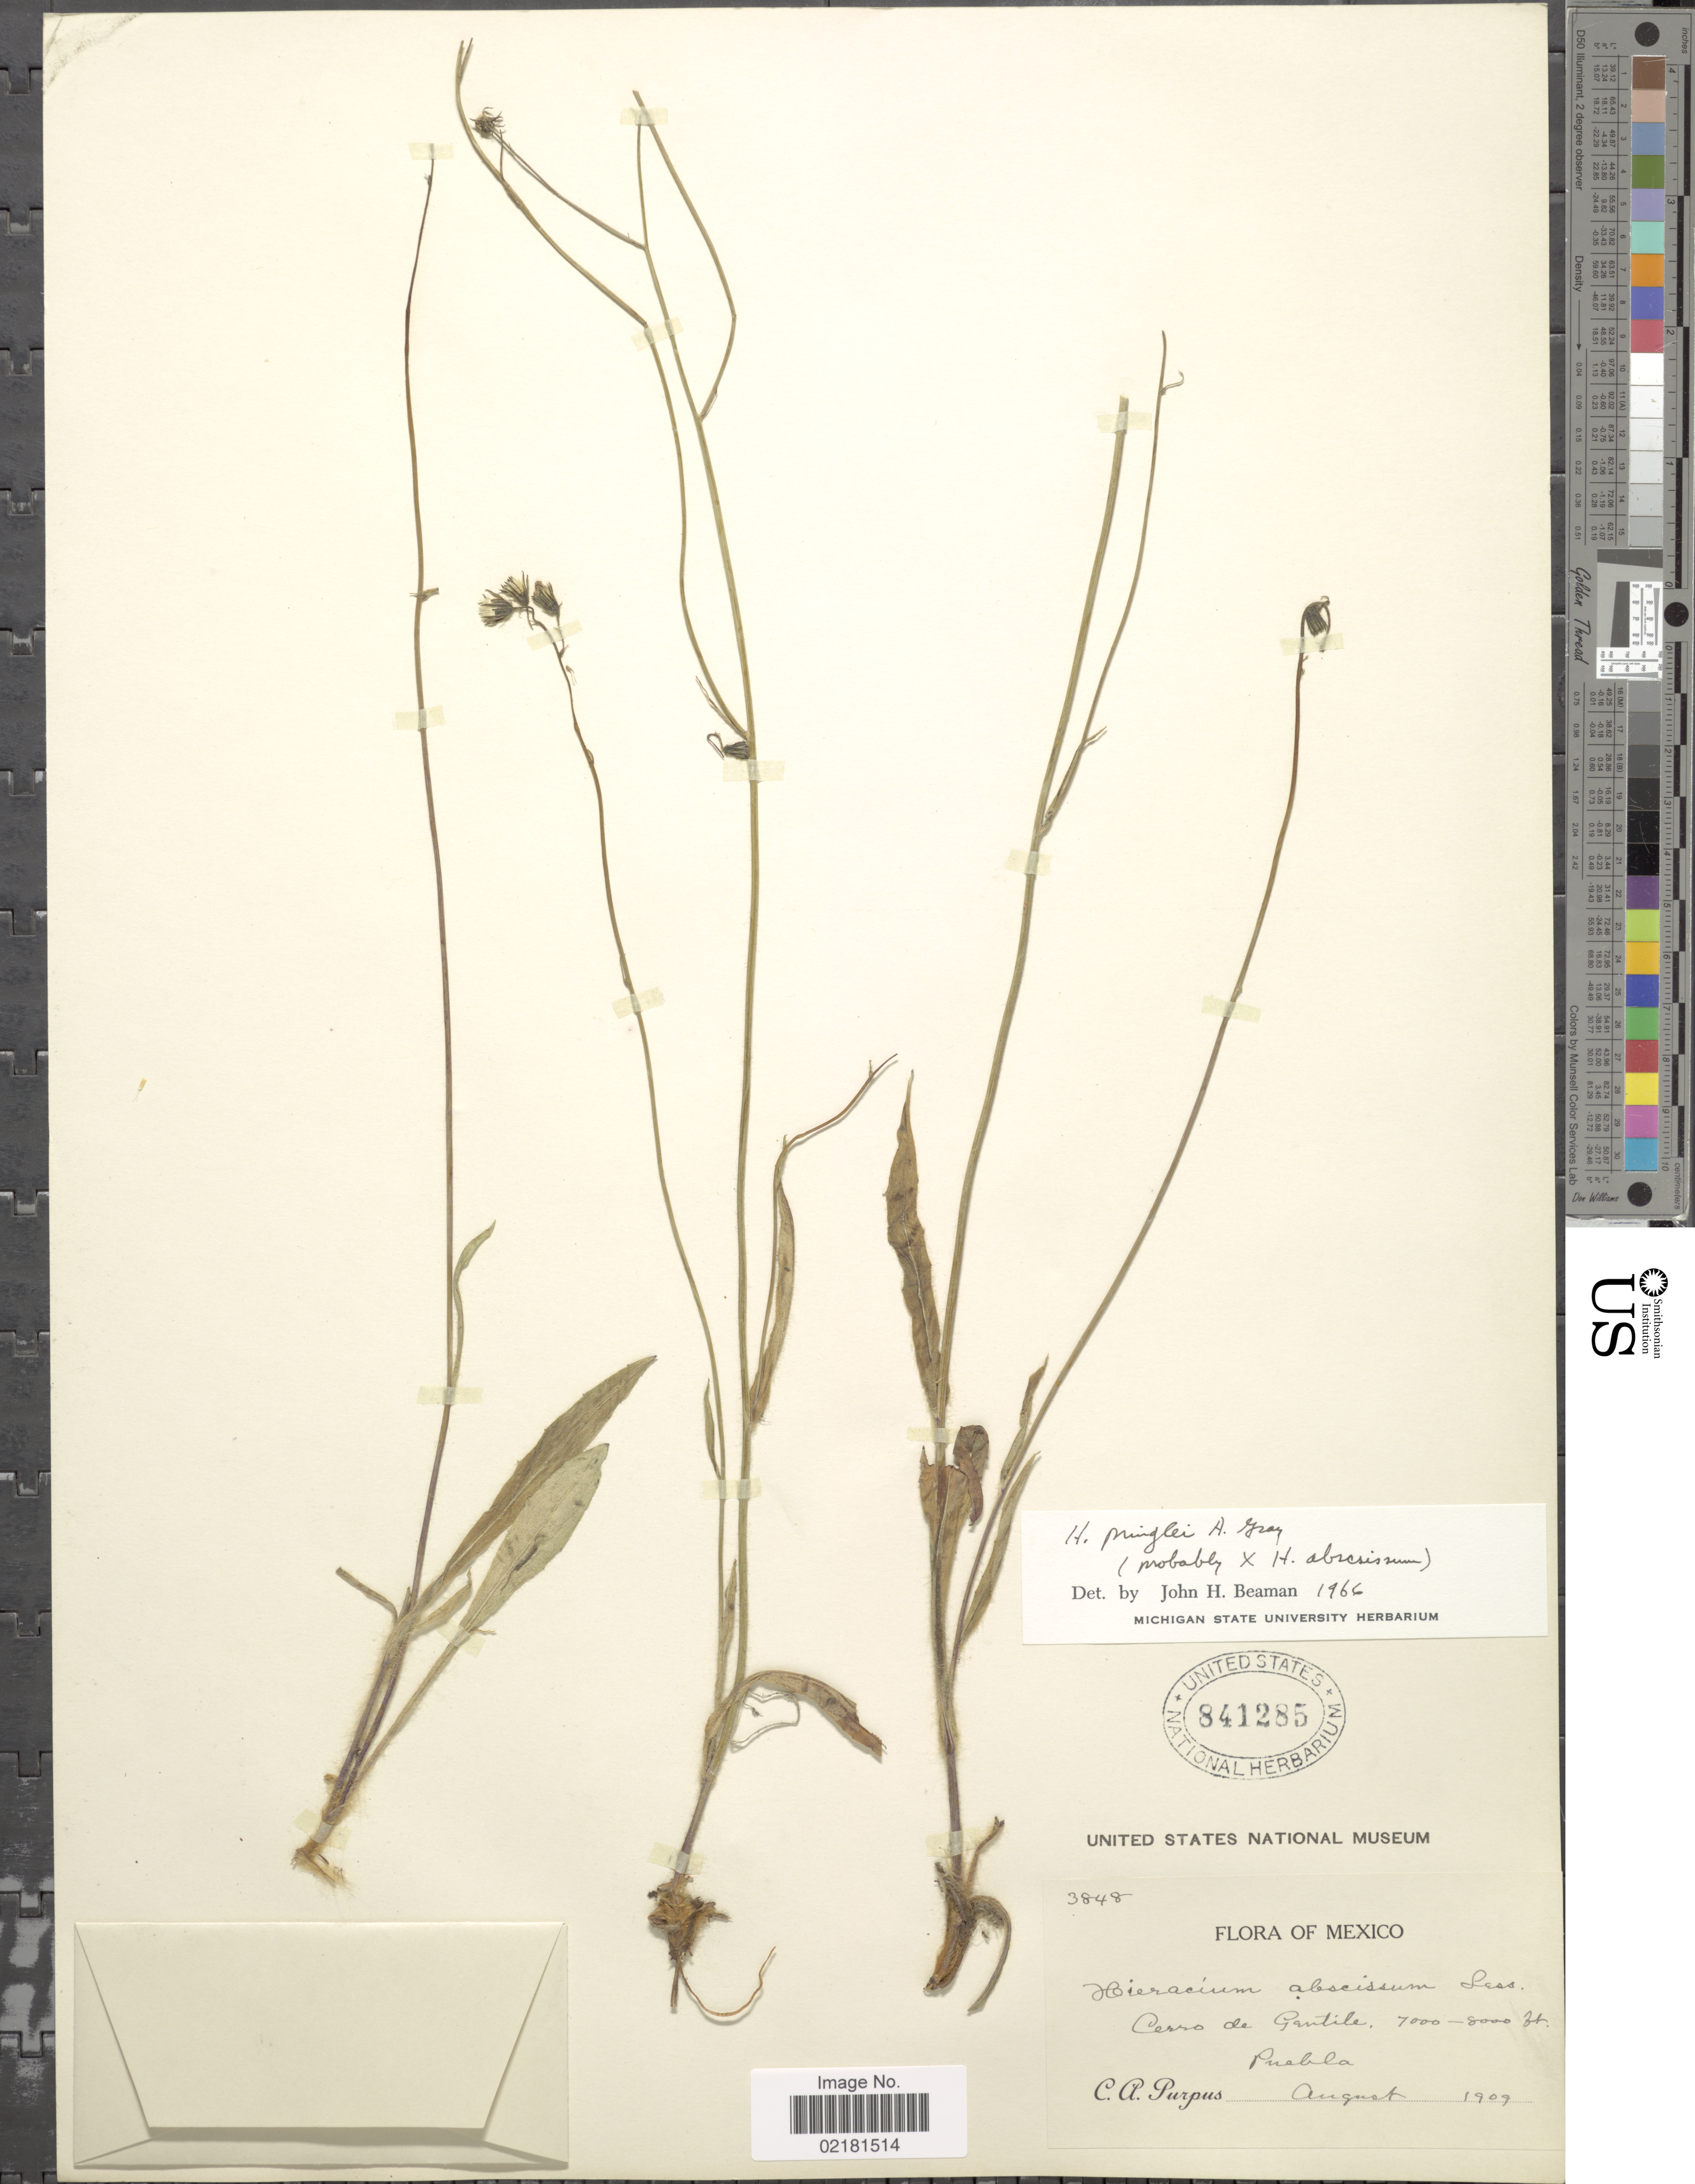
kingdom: Plantae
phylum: Tracheophyta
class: Magnoliopsida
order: Asterales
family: Asteraceae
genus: Hieracium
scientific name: Hieracium pringlei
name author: A. Gray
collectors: C. A. Purpus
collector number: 3848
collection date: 1909-08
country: Mexico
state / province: Puebla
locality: Cerro de Gentile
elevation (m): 2134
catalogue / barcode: US 841285